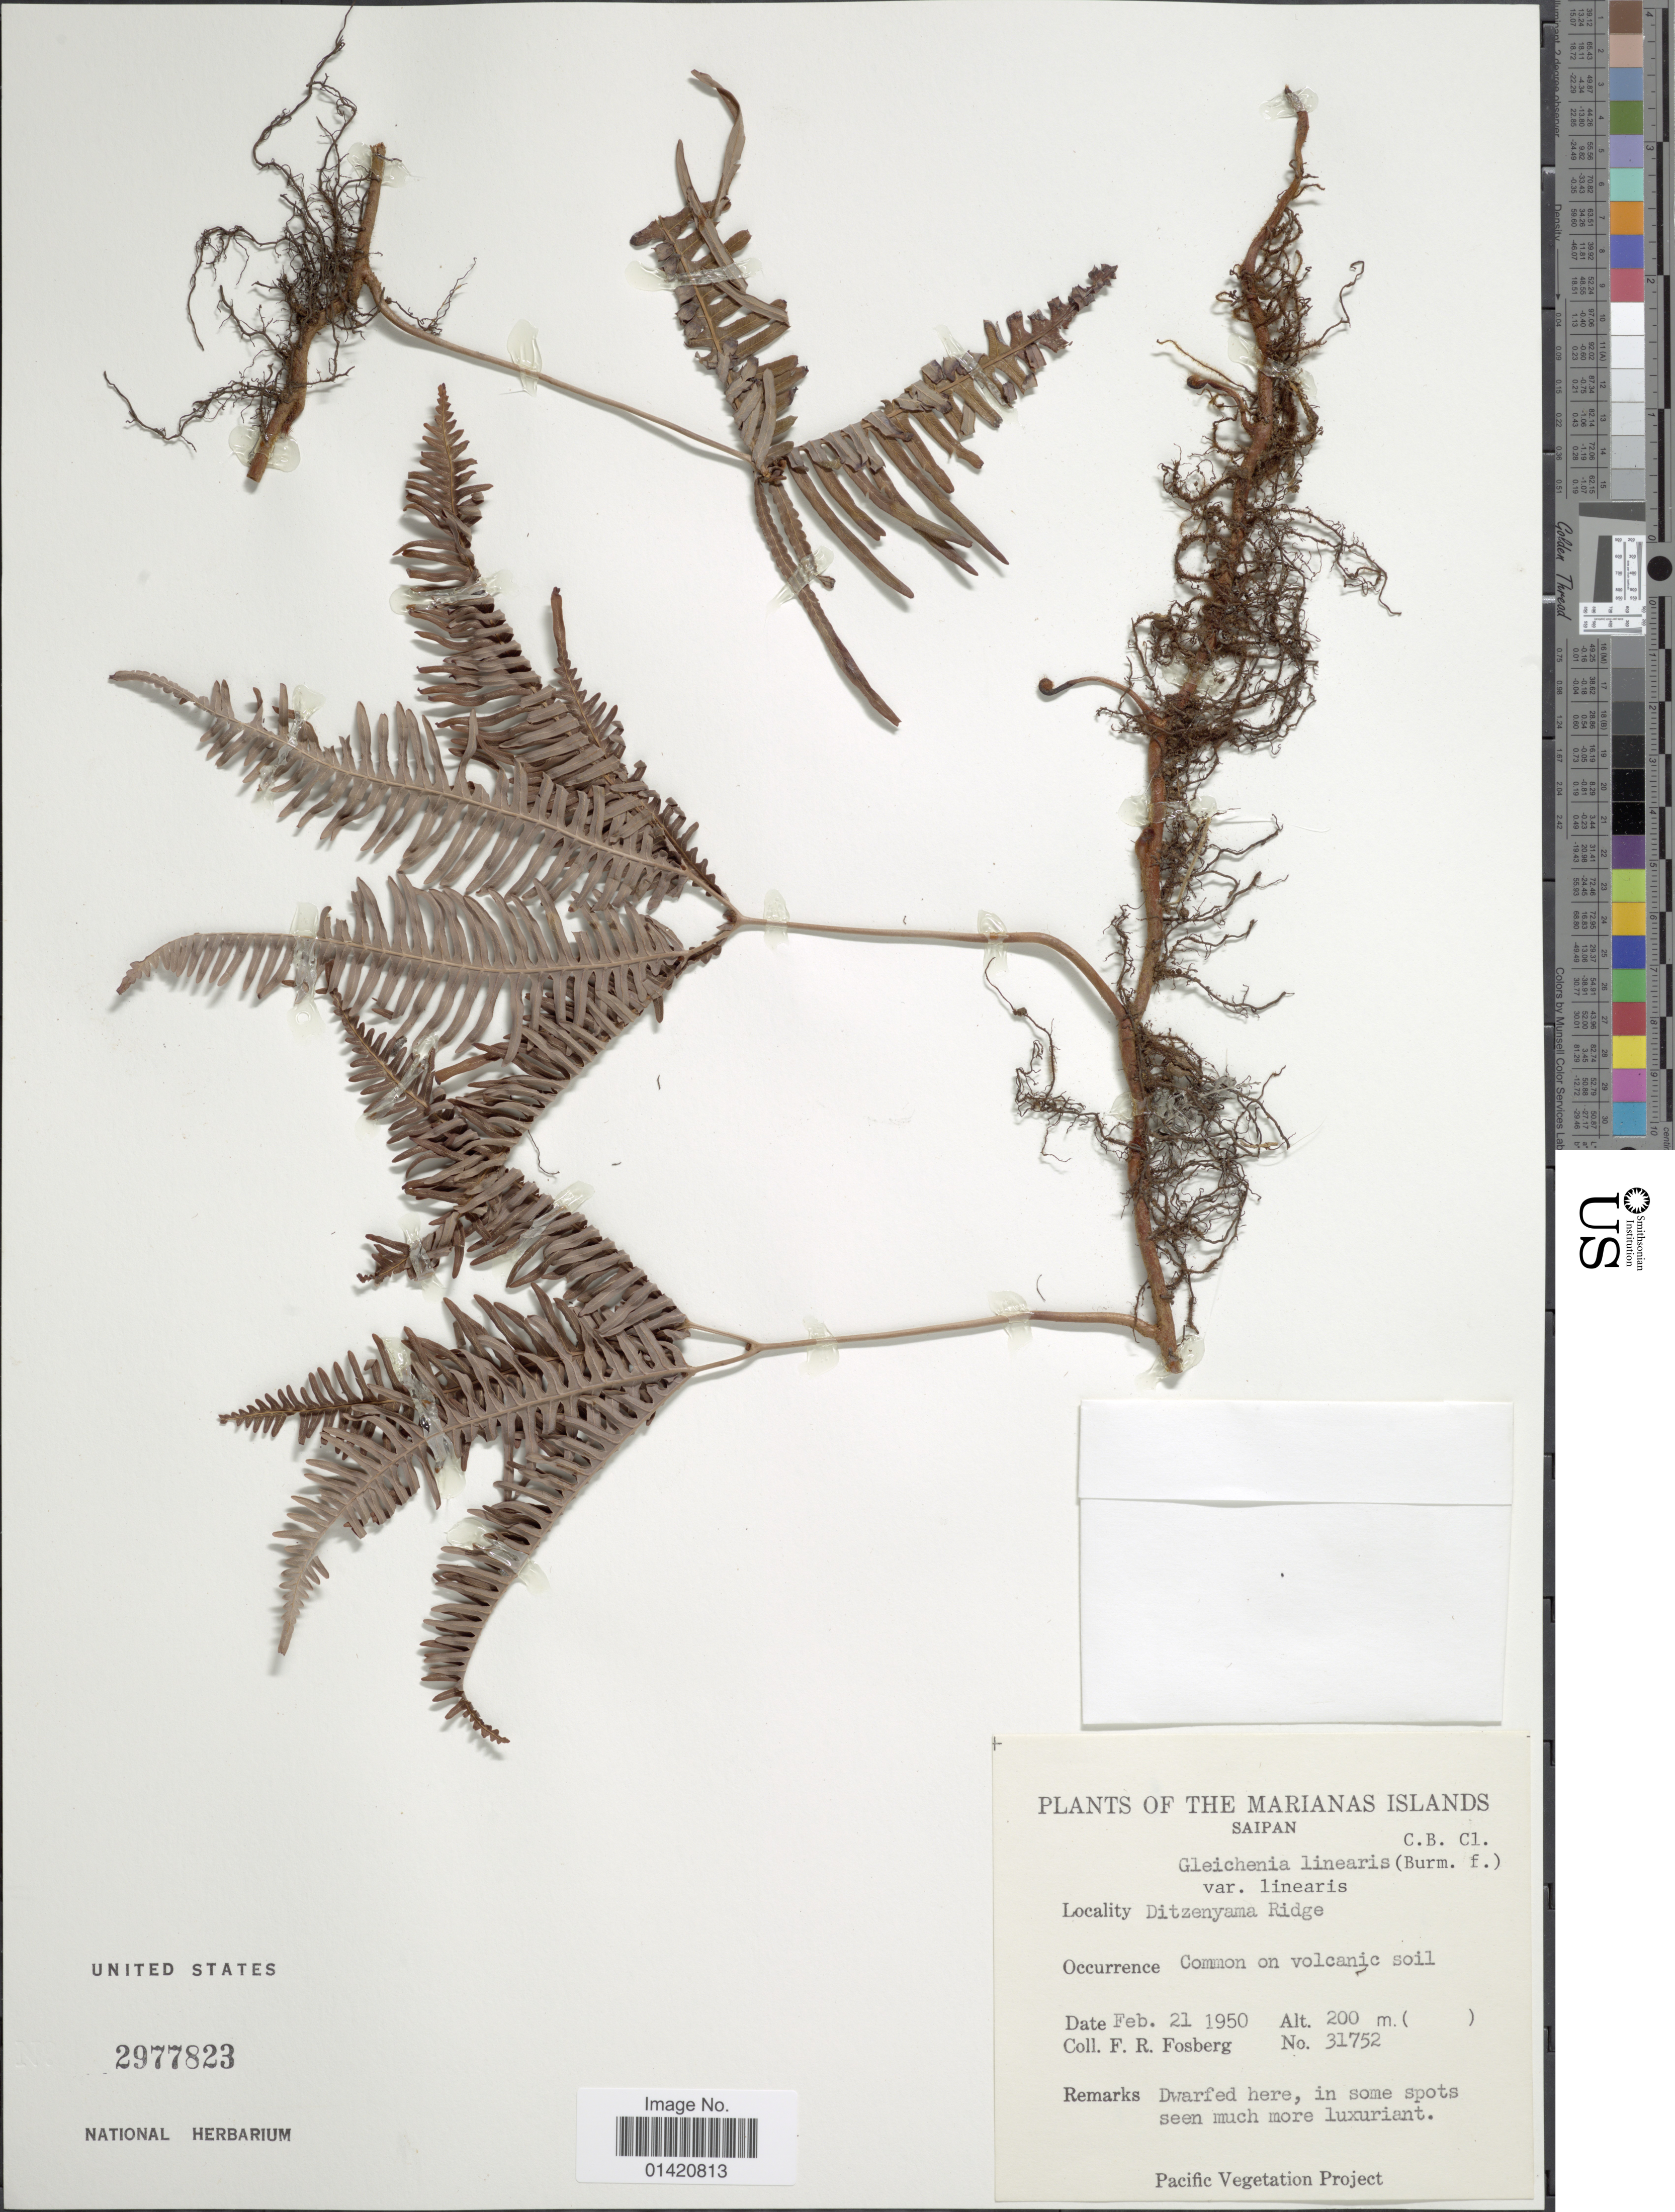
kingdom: Plantae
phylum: Tracheophyta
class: Polypodiopsida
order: Gleicheniales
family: Gleicheniaceae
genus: Dicranopteris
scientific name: Dicranopteris linearis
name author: (Burm. f.) Underw.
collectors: F. R. Fosberg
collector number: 31572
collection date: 1950-02-21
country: Northern Mariana Islands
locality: The Marianas Islands, Saipan, Ditzenyama Ridge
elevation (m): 200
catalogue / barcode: US 2977823